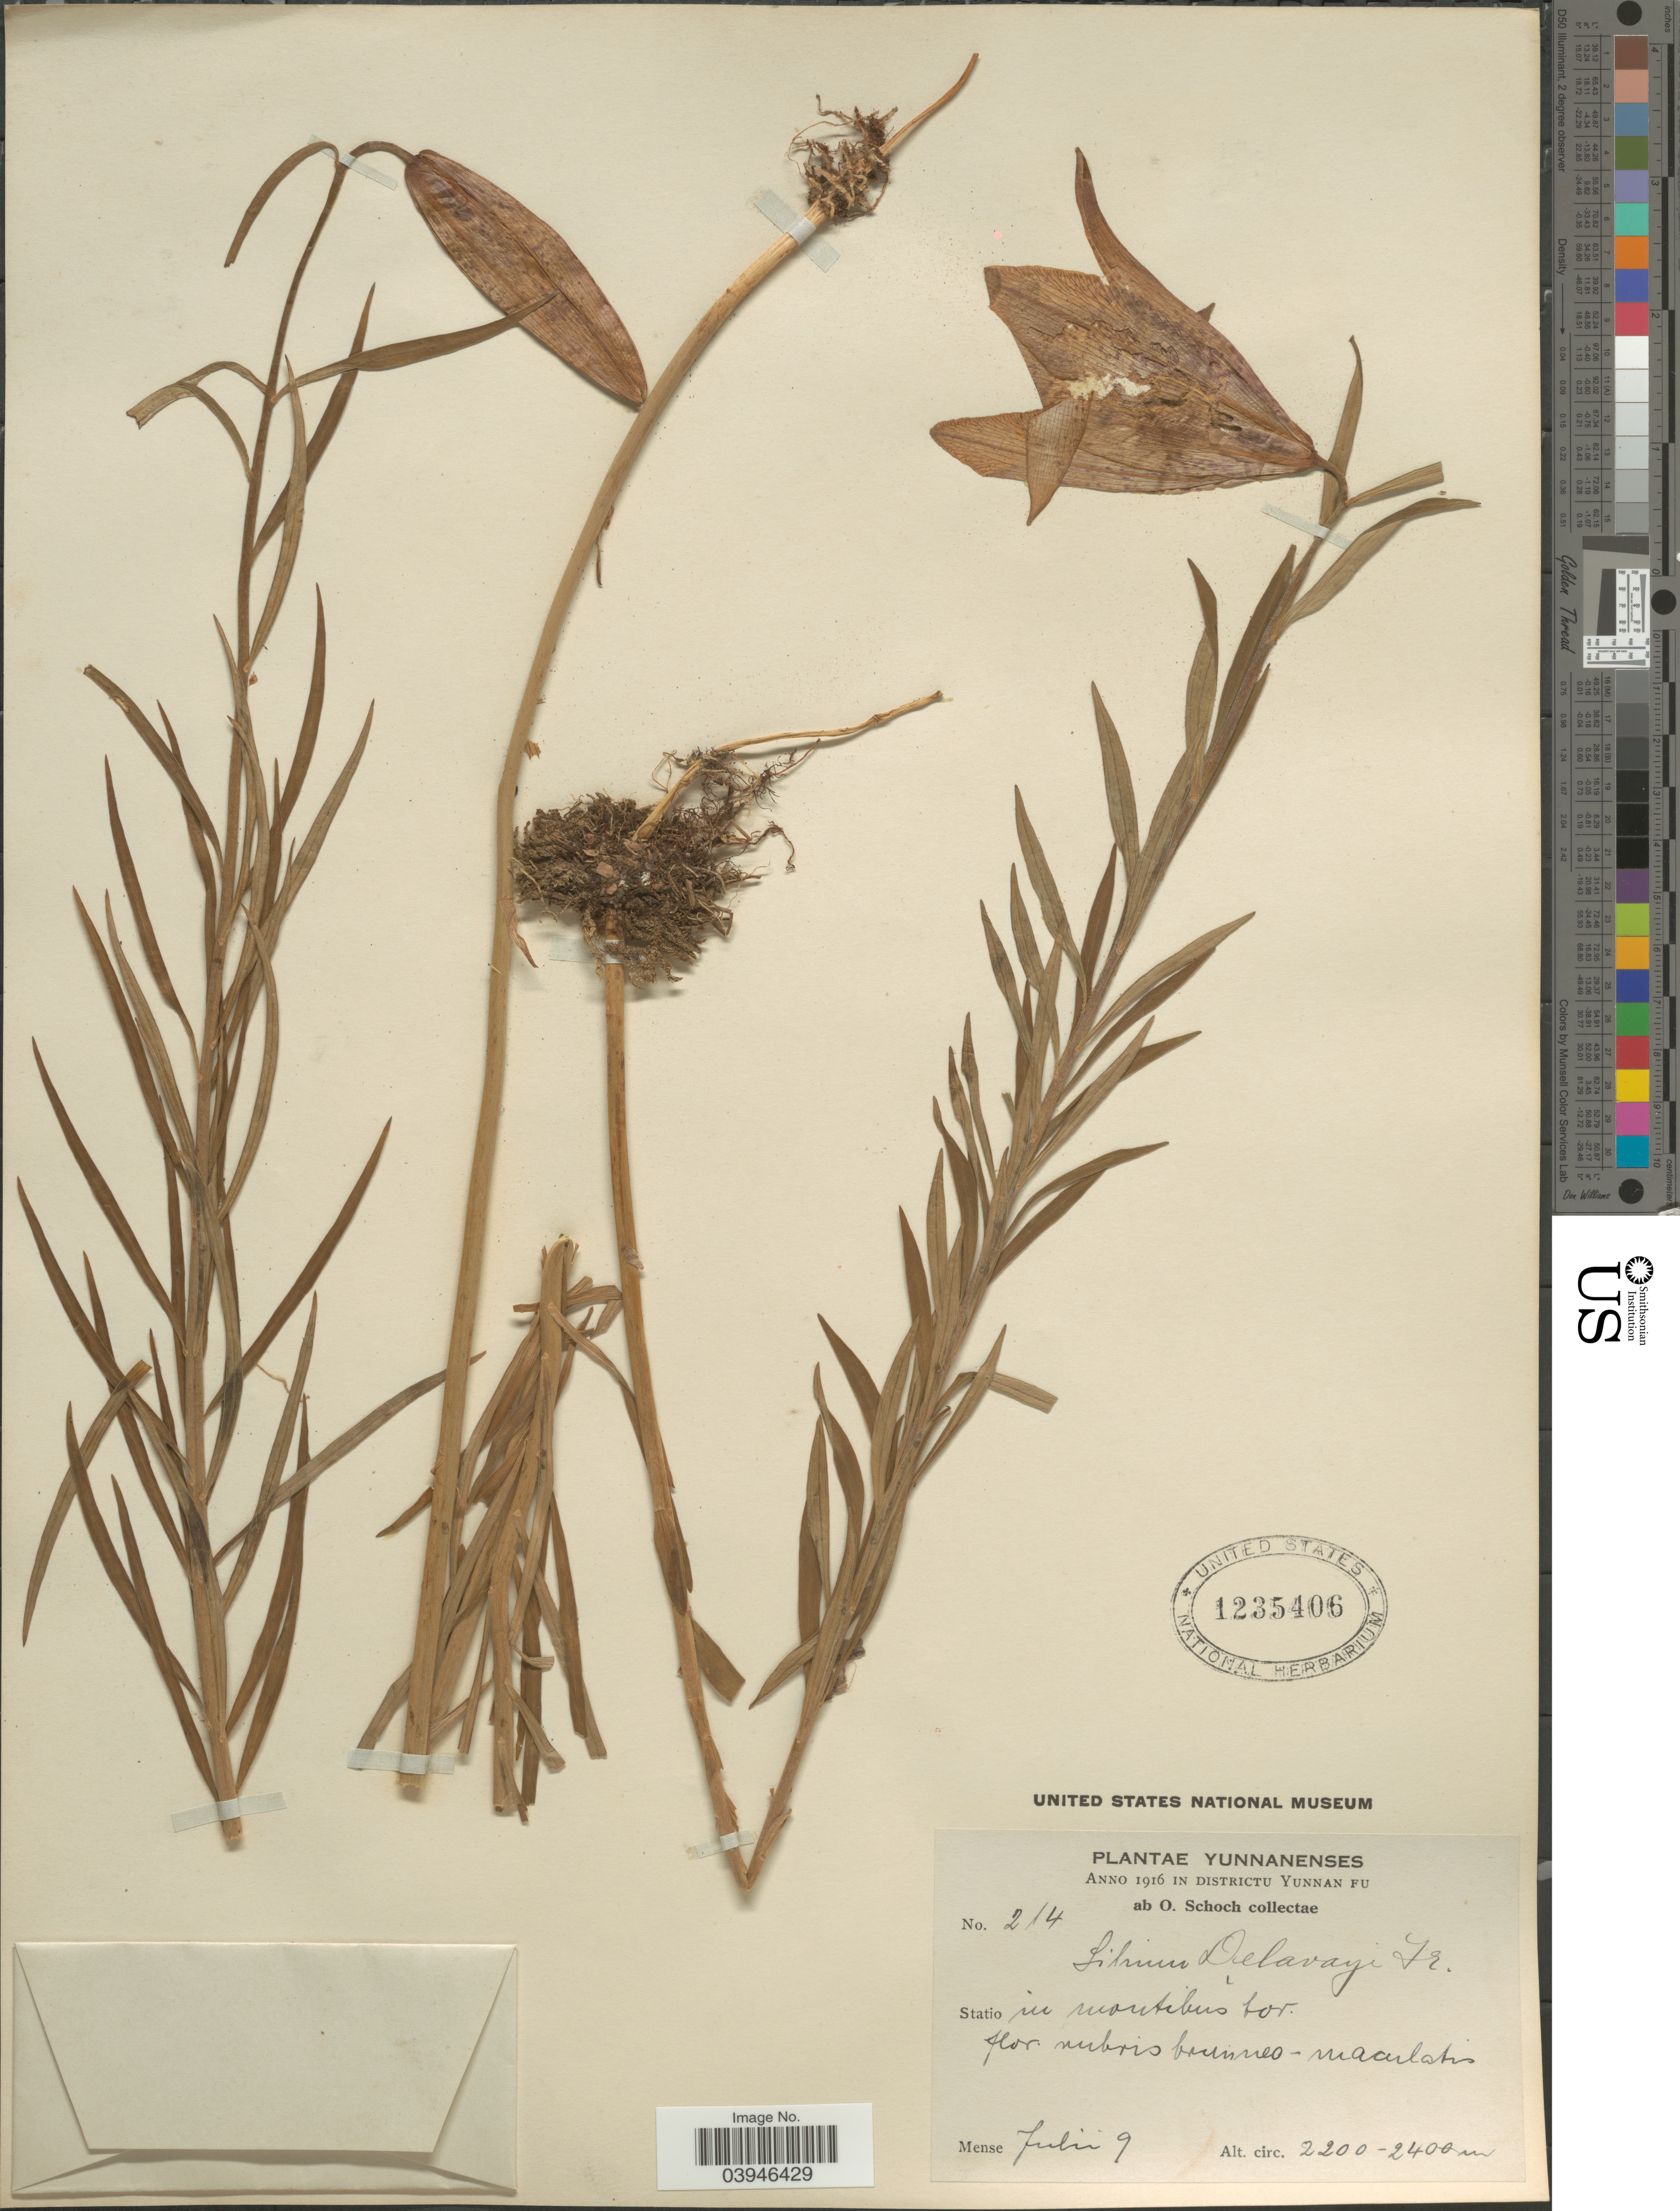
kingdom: Plantae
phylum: Tracheophyta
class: Liliopsida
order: Liliales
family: Liliaceae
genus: Lilium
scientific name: Lilium bakerianum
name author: Collett & Hemsl.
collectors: O. Schoch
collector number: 214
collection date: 1916-07-09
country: China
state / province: Yunnan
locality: Yunnanenses. In Districtu Yunnan Fu. Statio in montibus bor. flor. rubris borineo - maculatis.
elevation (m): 2200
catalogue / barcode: US 1235406